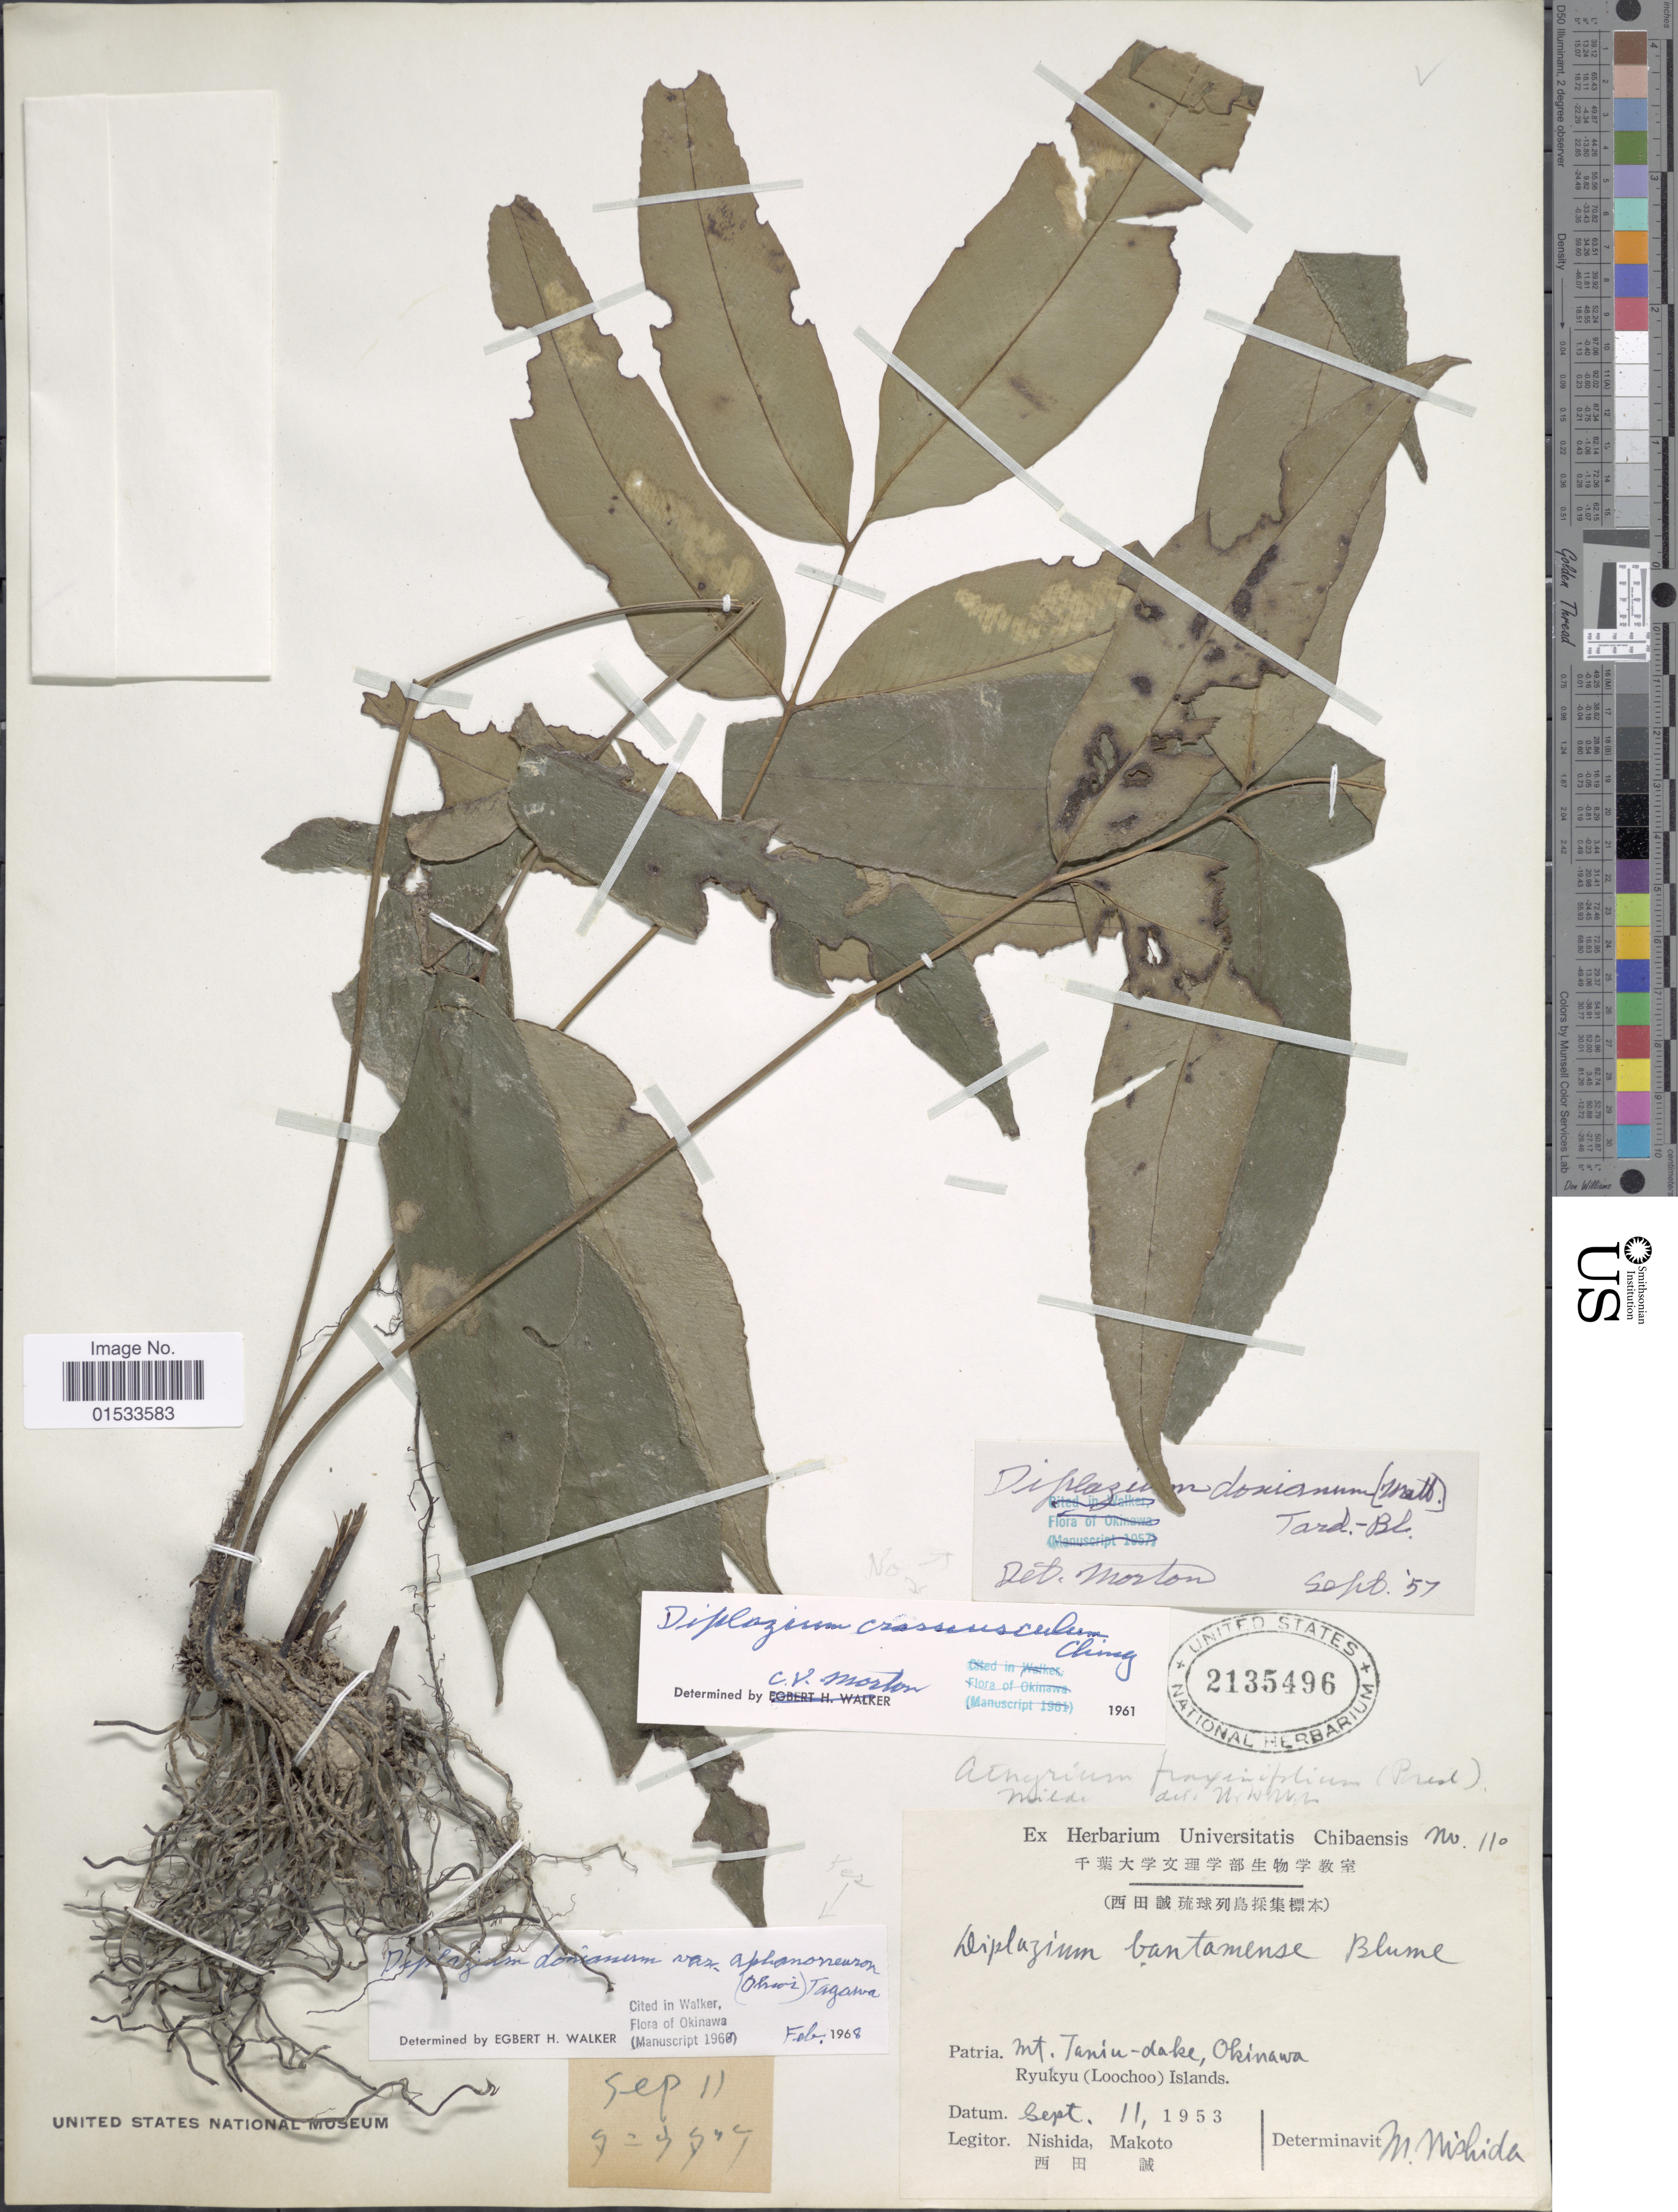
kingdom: Plantae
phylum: Tracheophyta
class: Polypodiopsida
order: Polypodiales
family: Athyriaceae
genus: Diplazium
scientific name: Diplazium donianum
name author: (Mett.) Tardieu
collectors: M. Nishida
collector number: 110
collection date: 1953-09-11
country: Japan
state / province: Okinawa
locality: Mt, Raniu- dake, Ryukyu (Loochoo) Islands.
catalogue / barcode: US 2135496